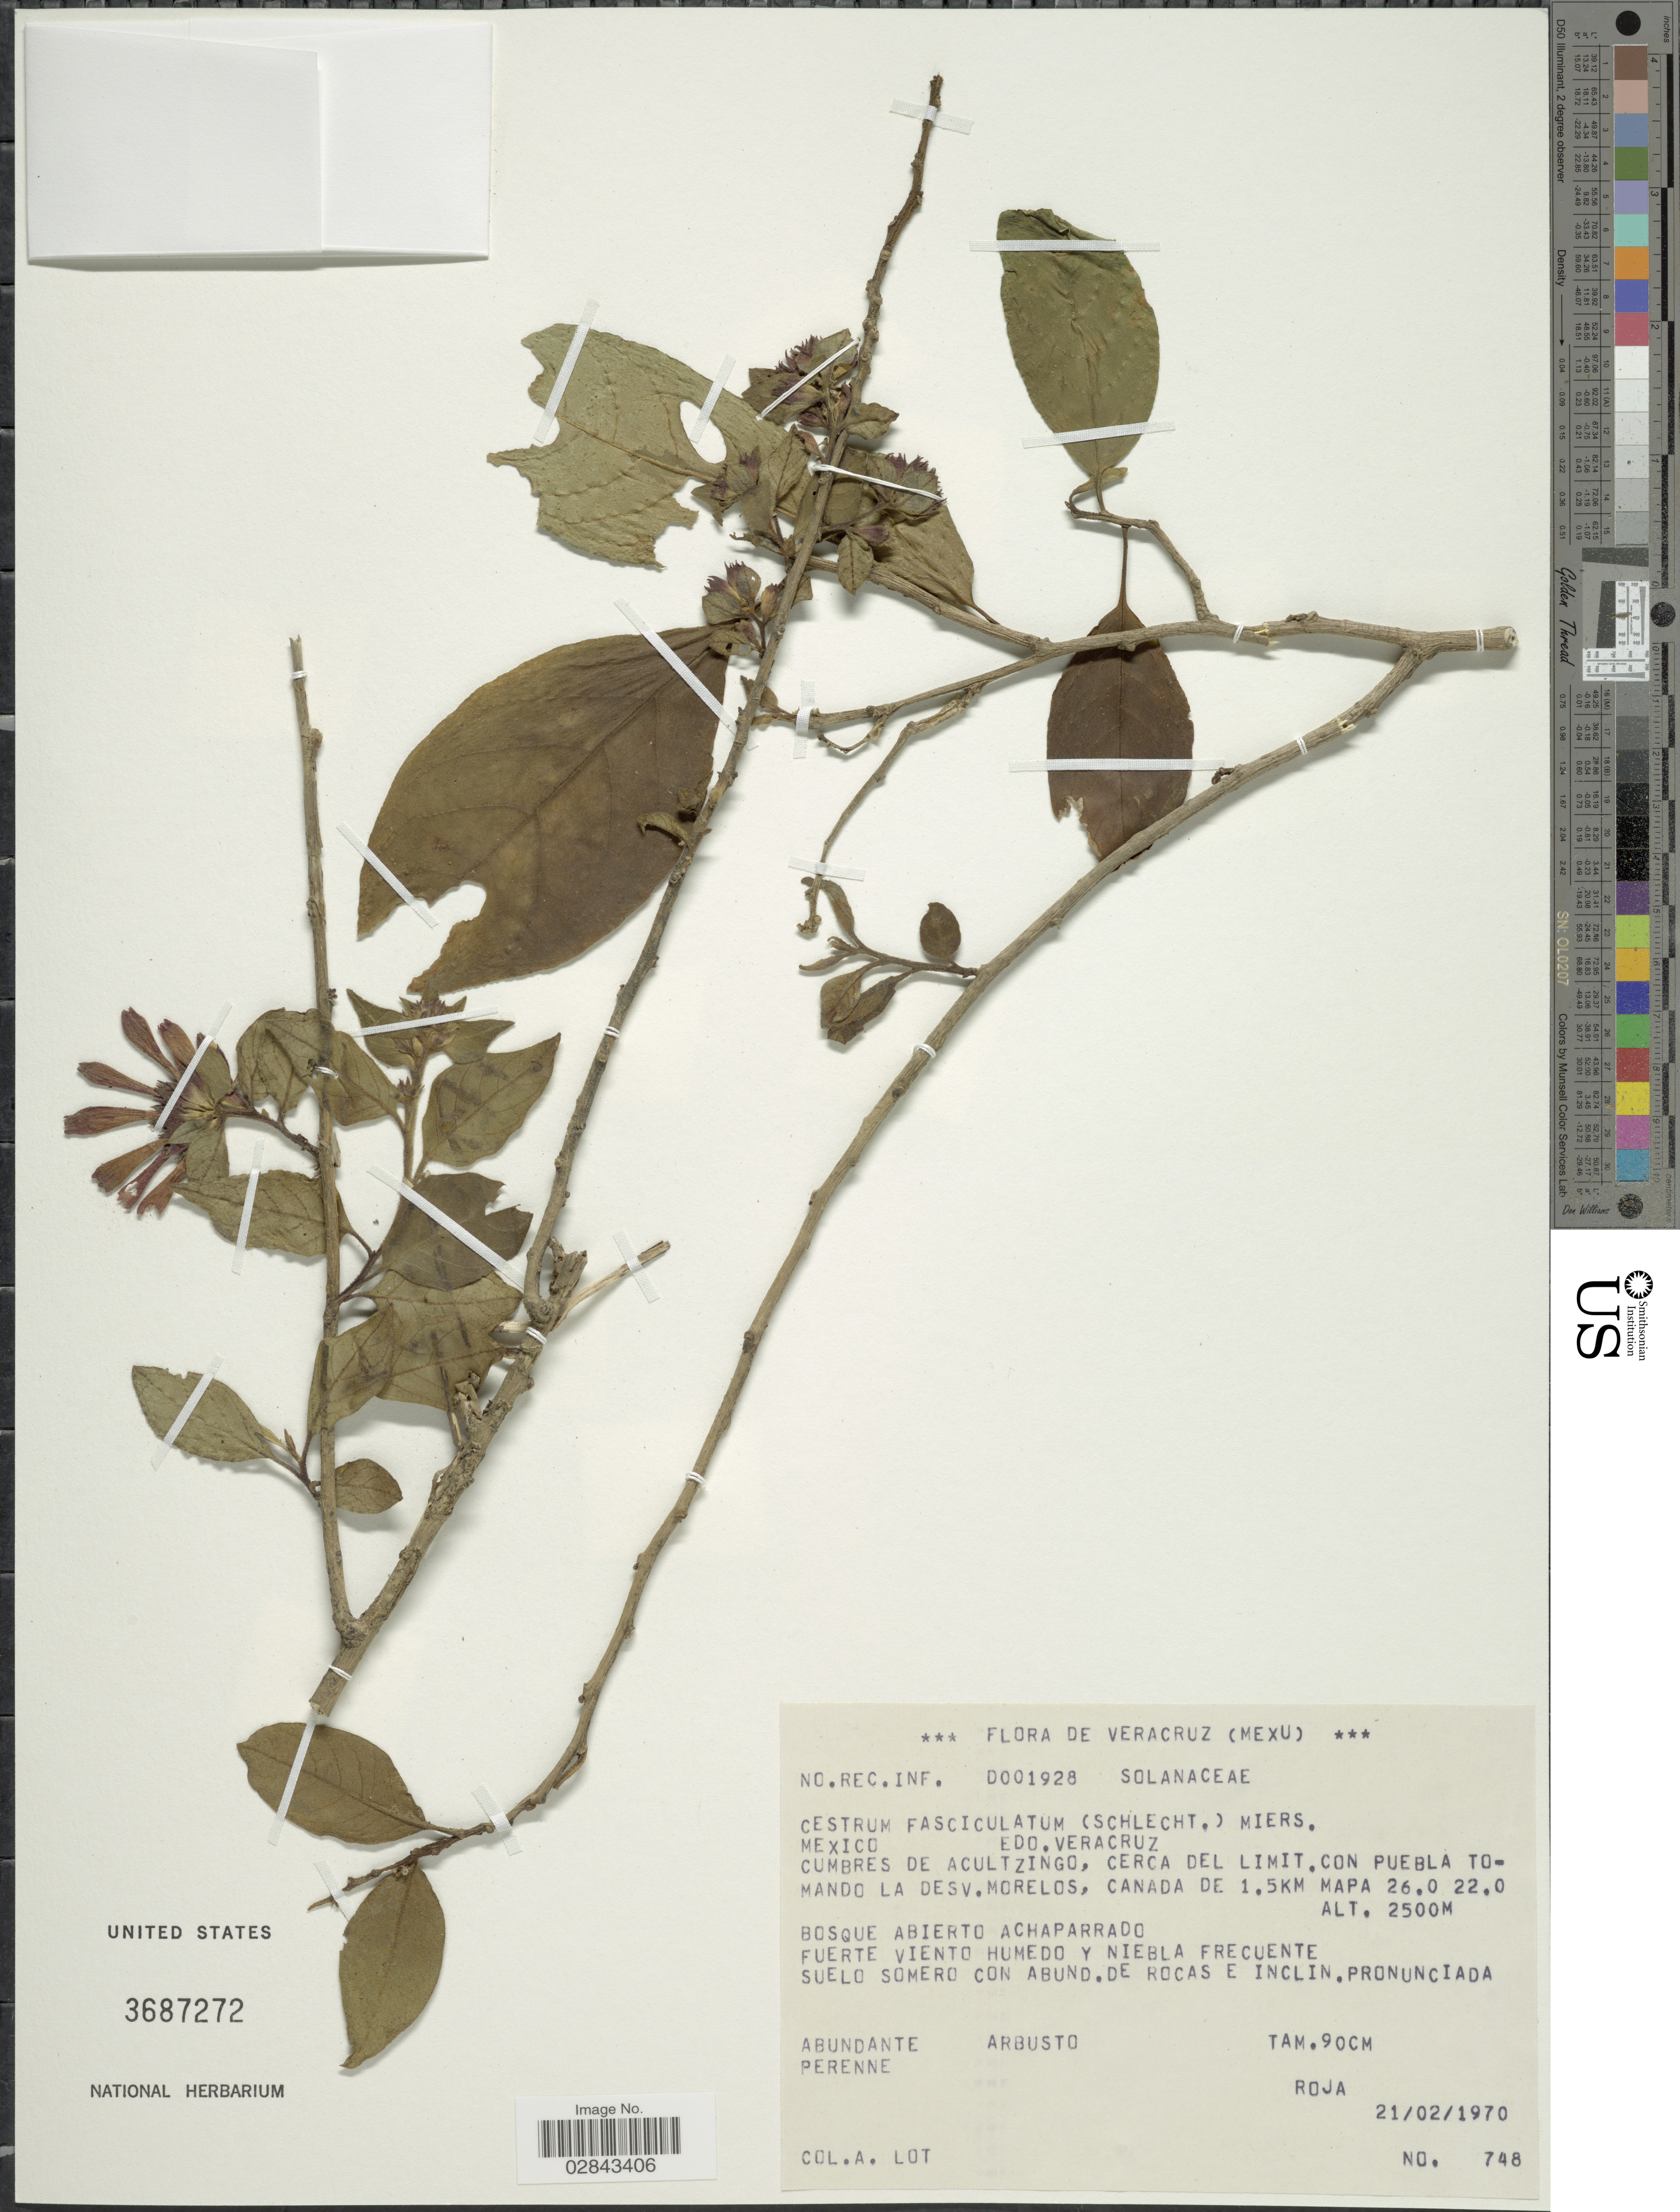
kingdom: Plantae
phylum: Tracheophyta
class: Magnoliopsida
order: Solanales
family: Solanaceae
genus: Cestrum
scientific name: Cestrum fasciculatum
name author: (Schltdl.) Miers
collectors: Lot, A.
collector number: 748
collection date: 1970-02-21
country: Mexico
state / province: Veracruz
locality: Veracruz. Cumbres de Acultzingo, cerca del limit, con puebla tomando la desv. Morelos, Canada de 1.5KM Mapa 26.0 22.0.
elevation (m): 2500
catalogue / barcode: US 3687272